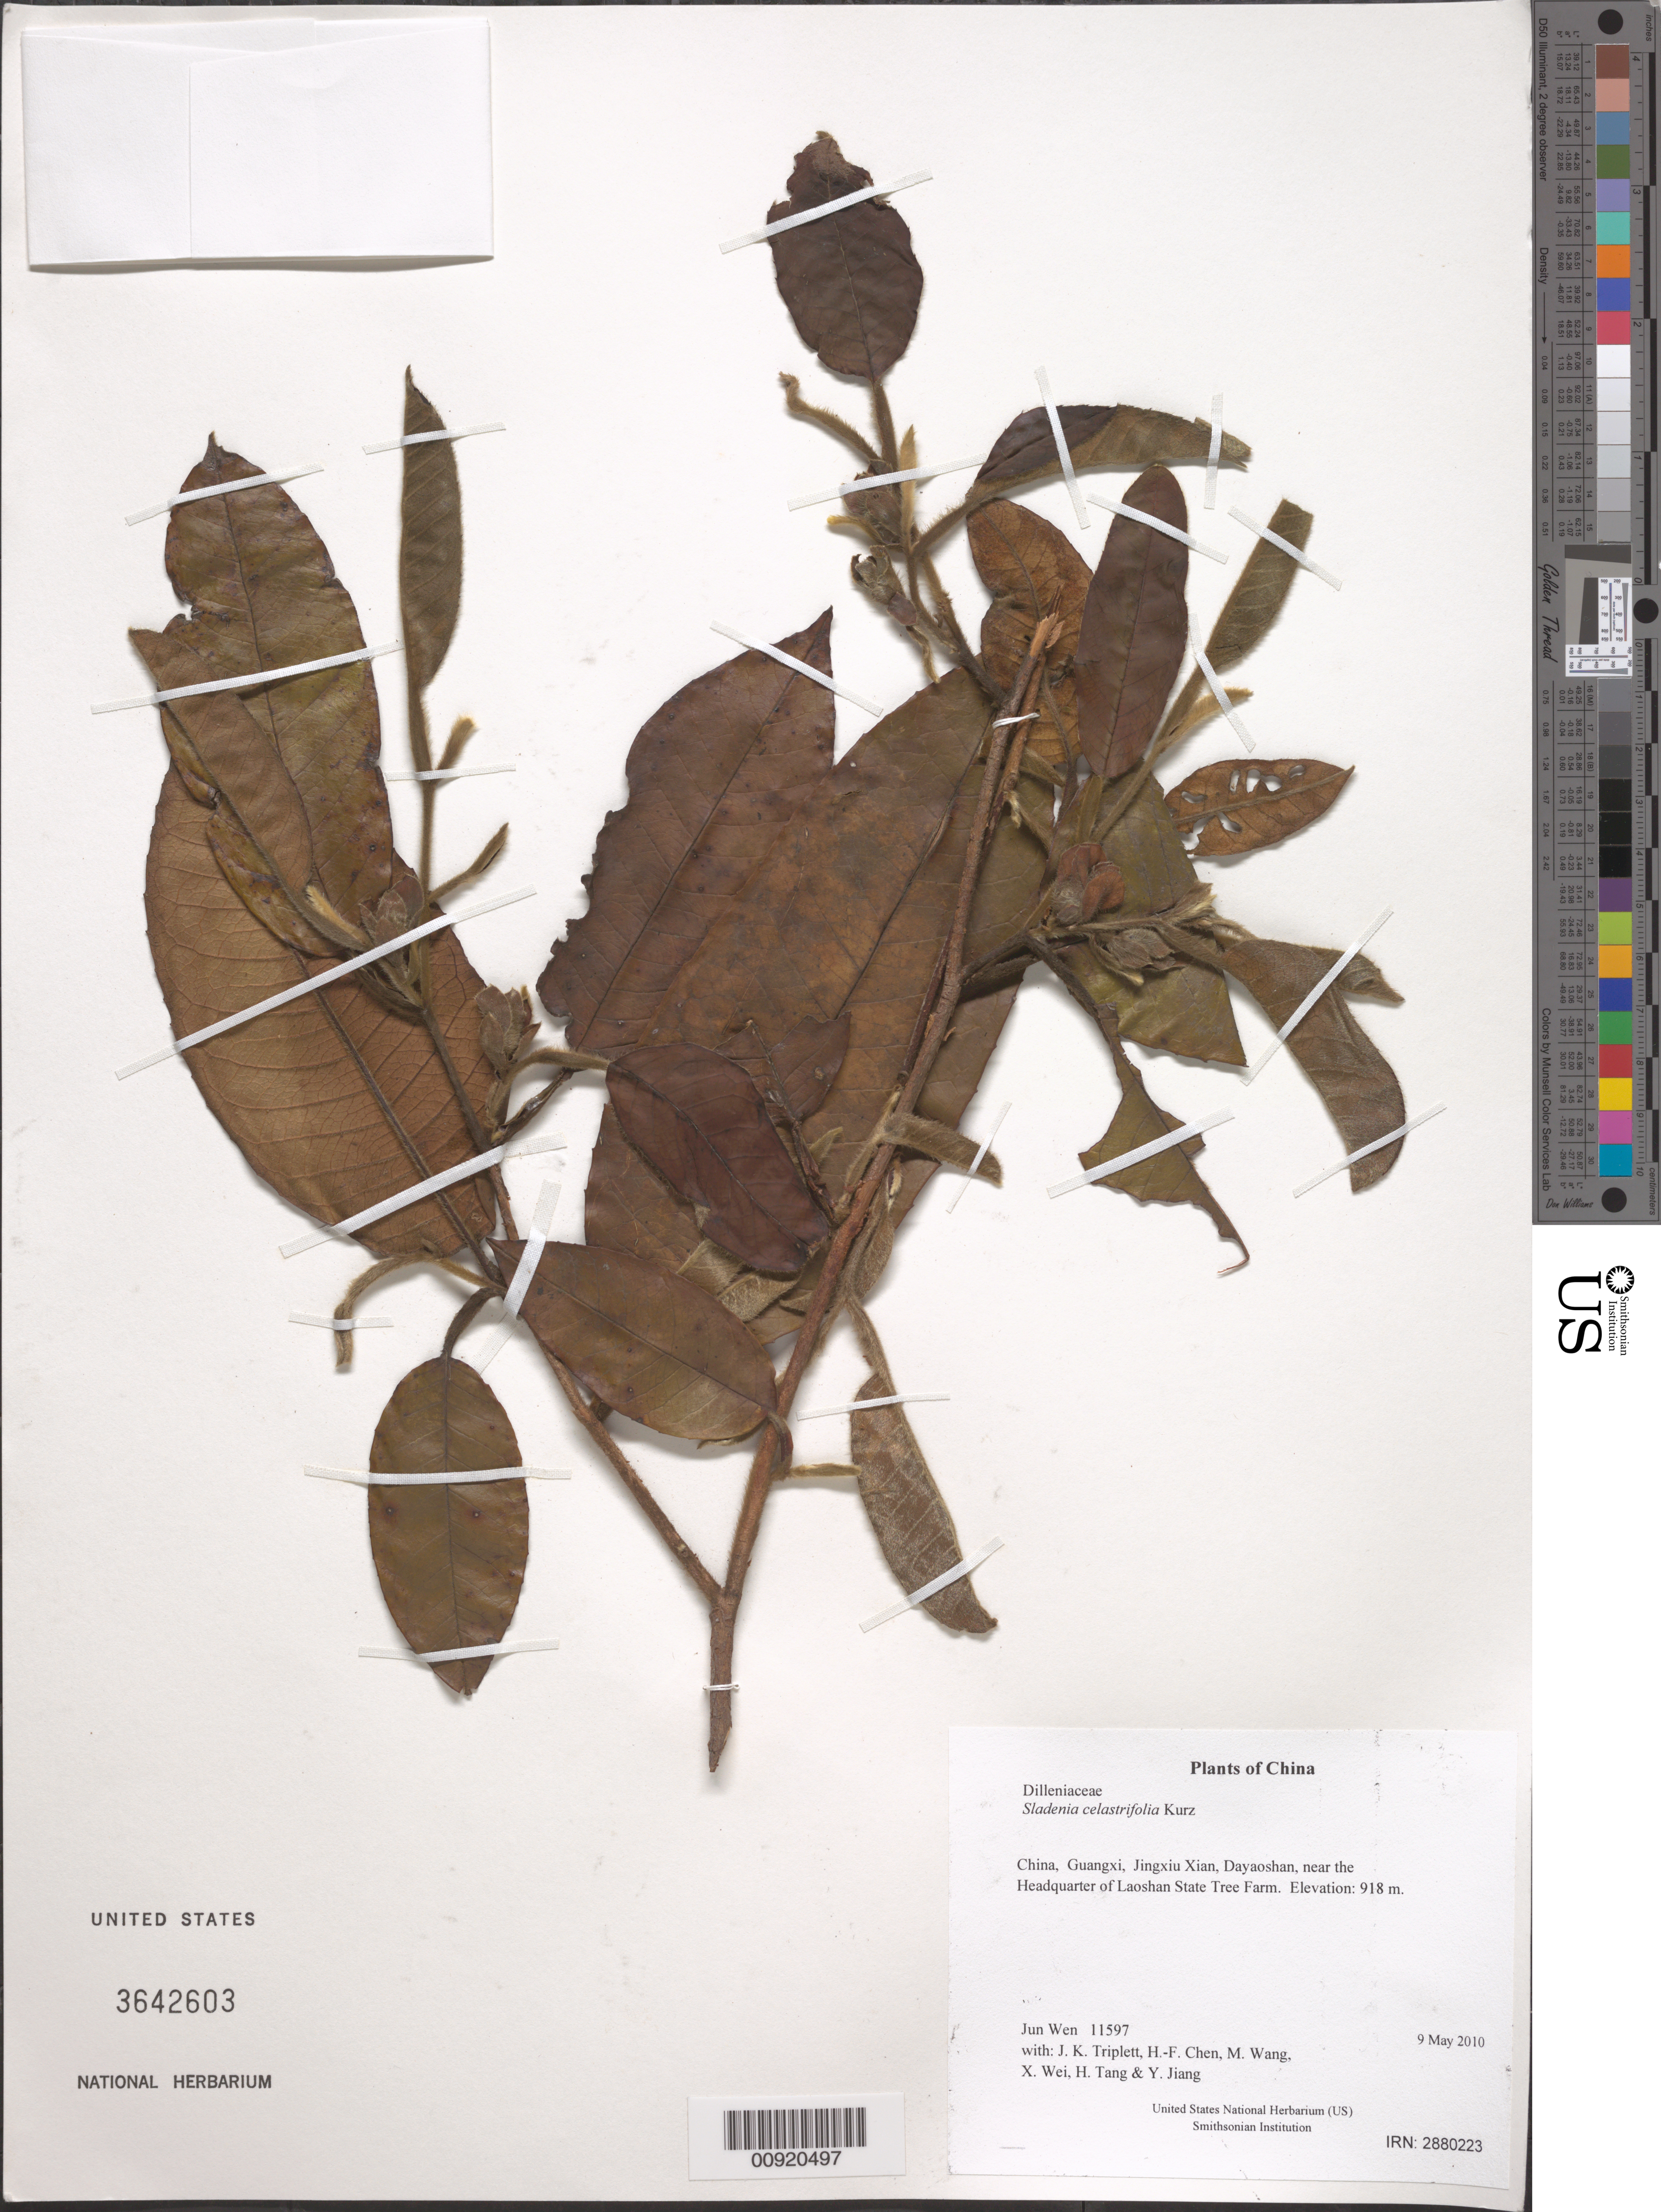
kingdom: Plantae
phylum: Tracheophyta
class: Magnoliopsida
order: Ericales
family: Sladeniaceae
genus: Sladenia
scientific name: Sladenia celastrifolia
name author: Kurz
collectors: J. Wen, J. K. Triplett, H.-F. Chen, M. Wang, X. Wei, H. Tang & Y. Jiang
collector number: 11597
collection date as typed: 9 May 2010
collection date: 2010-05-09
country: China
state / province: Guangxi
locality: Jingxiu Xian, Dayaoshan, near the Headquarter of Laoshan State Tree Farm.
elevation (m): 918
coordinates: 24 06.363 N, 110 11.969 E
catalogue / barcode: US 3642603